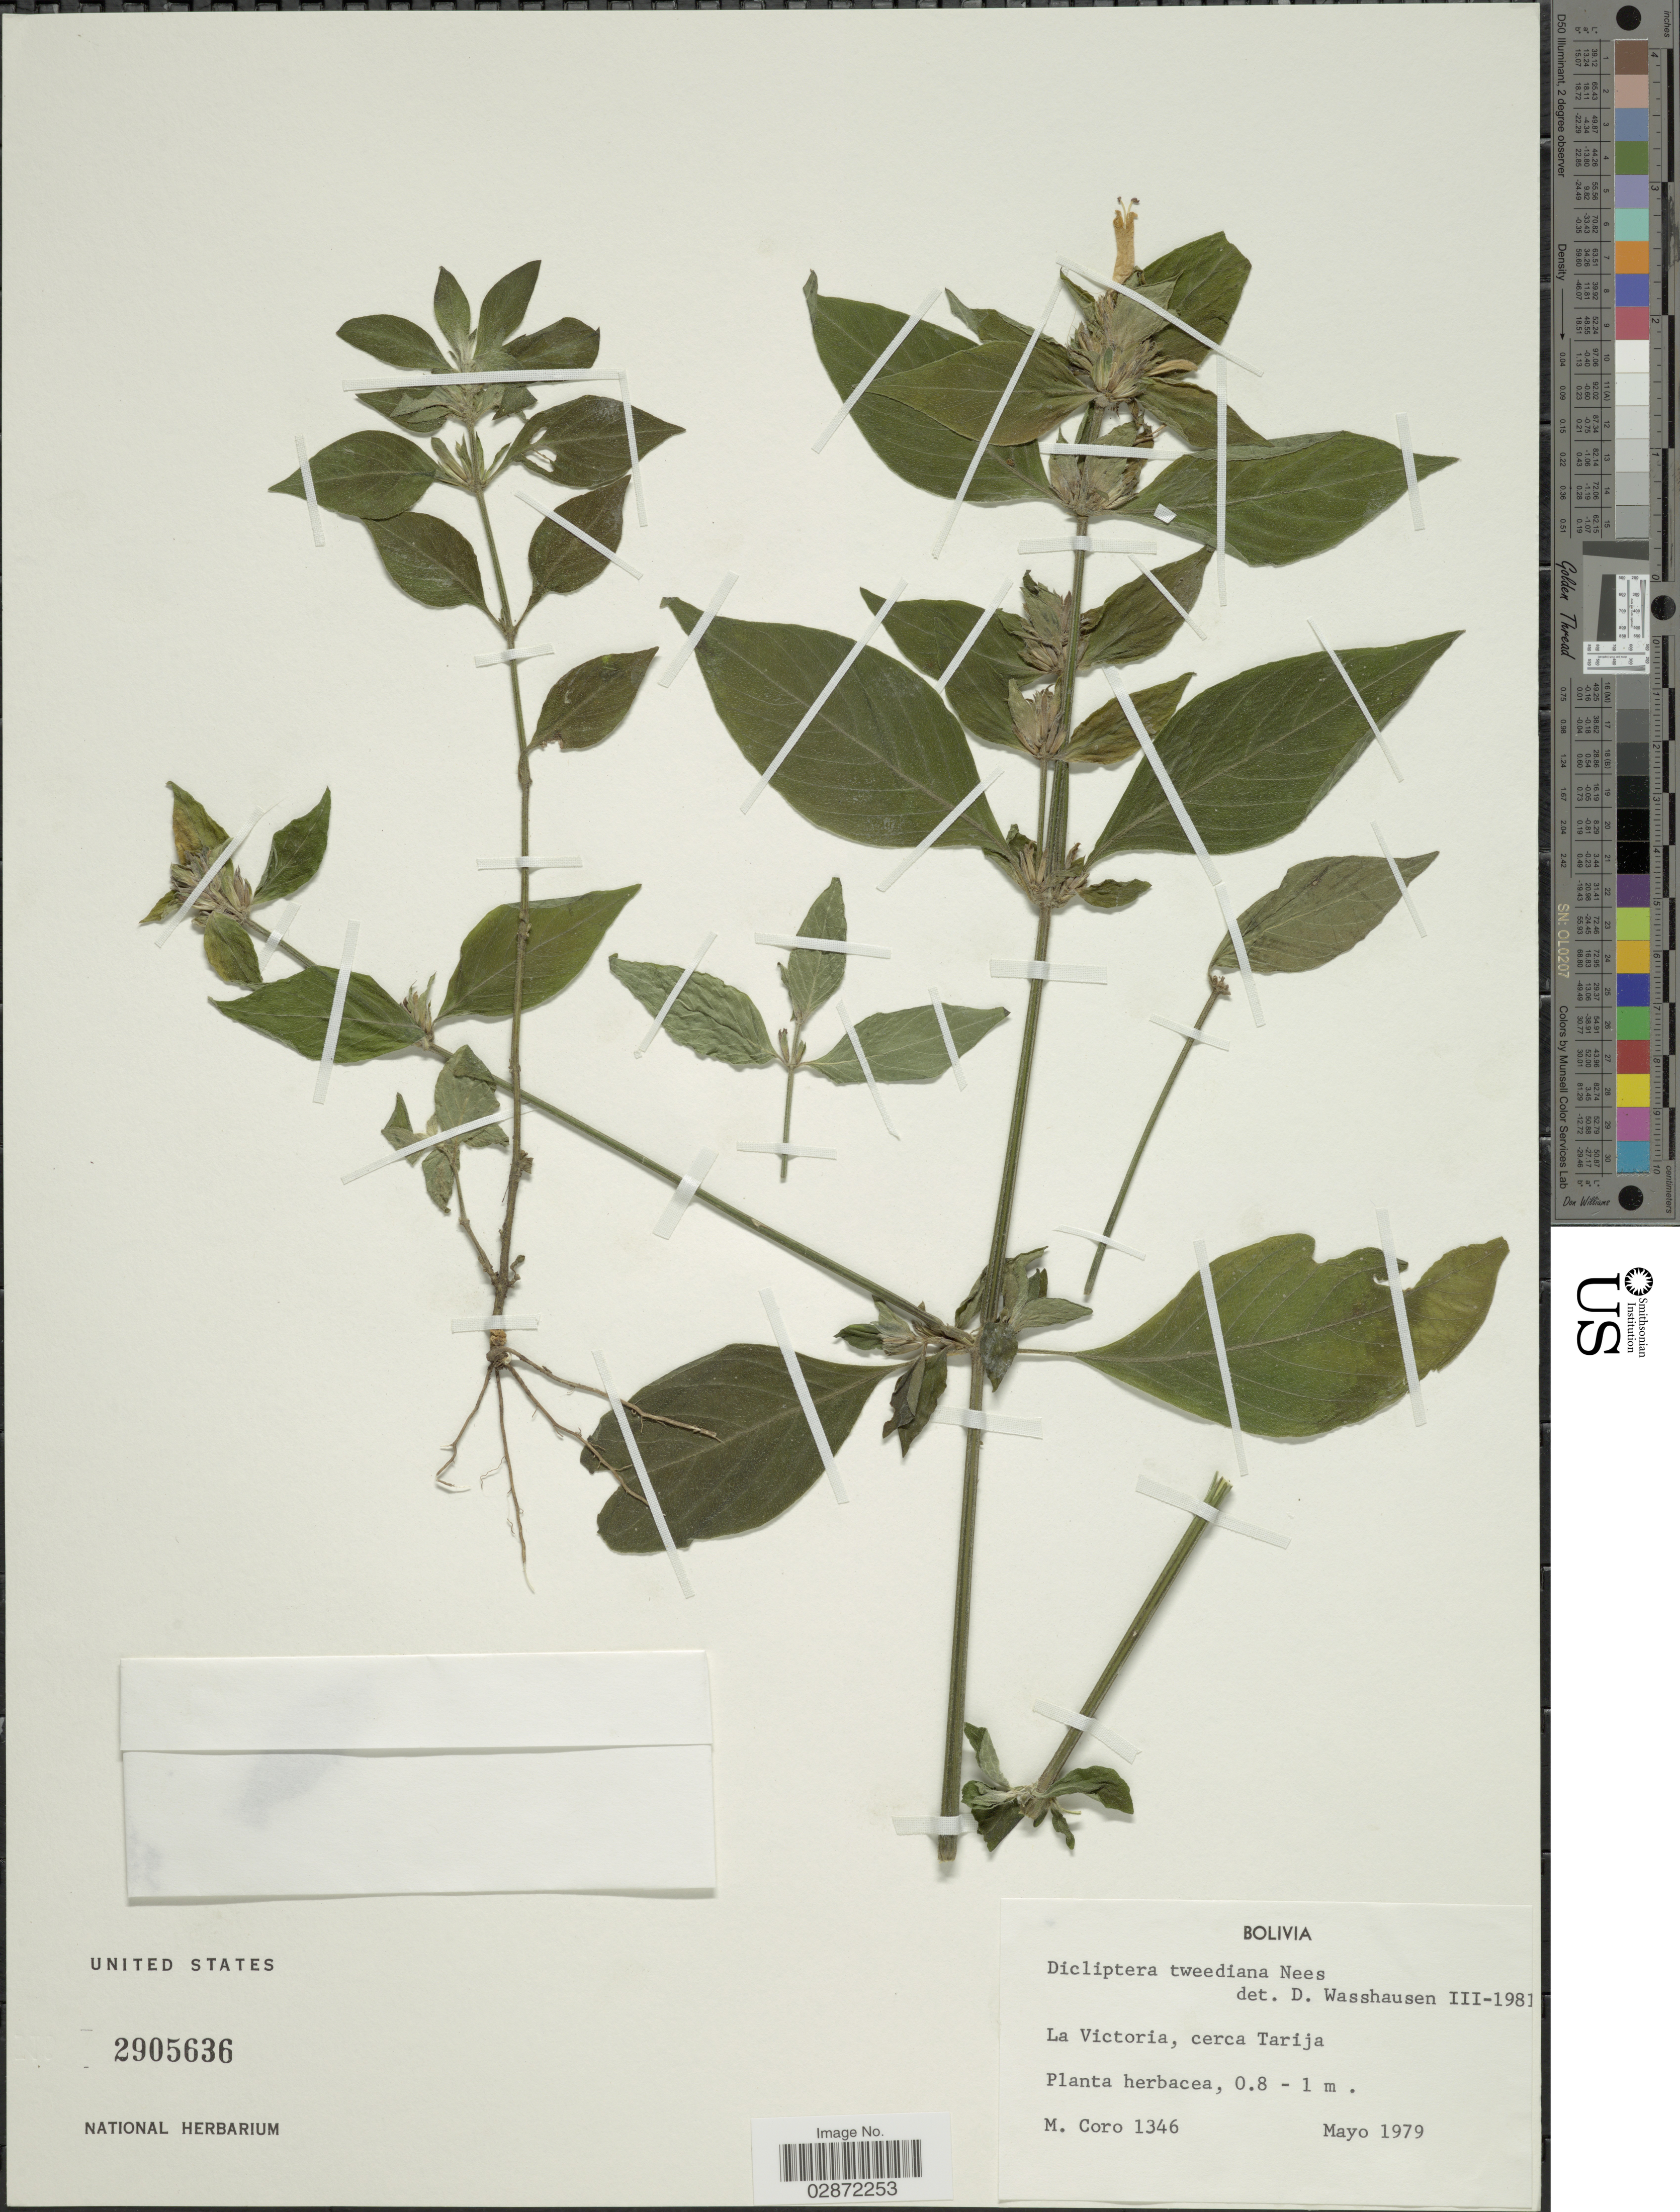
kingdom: Plantae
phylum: Tracheophyta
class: Magnoliopsida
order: Lamiales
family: Acanthaceae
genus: Dicliptera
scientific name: Dicliptera squarrosa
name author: Nees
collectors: M. Coro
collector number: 1346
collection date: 1979-05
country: Bolivia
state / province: Tarija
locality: La Victoria, cerca Tarija.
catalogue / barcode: US 2905636